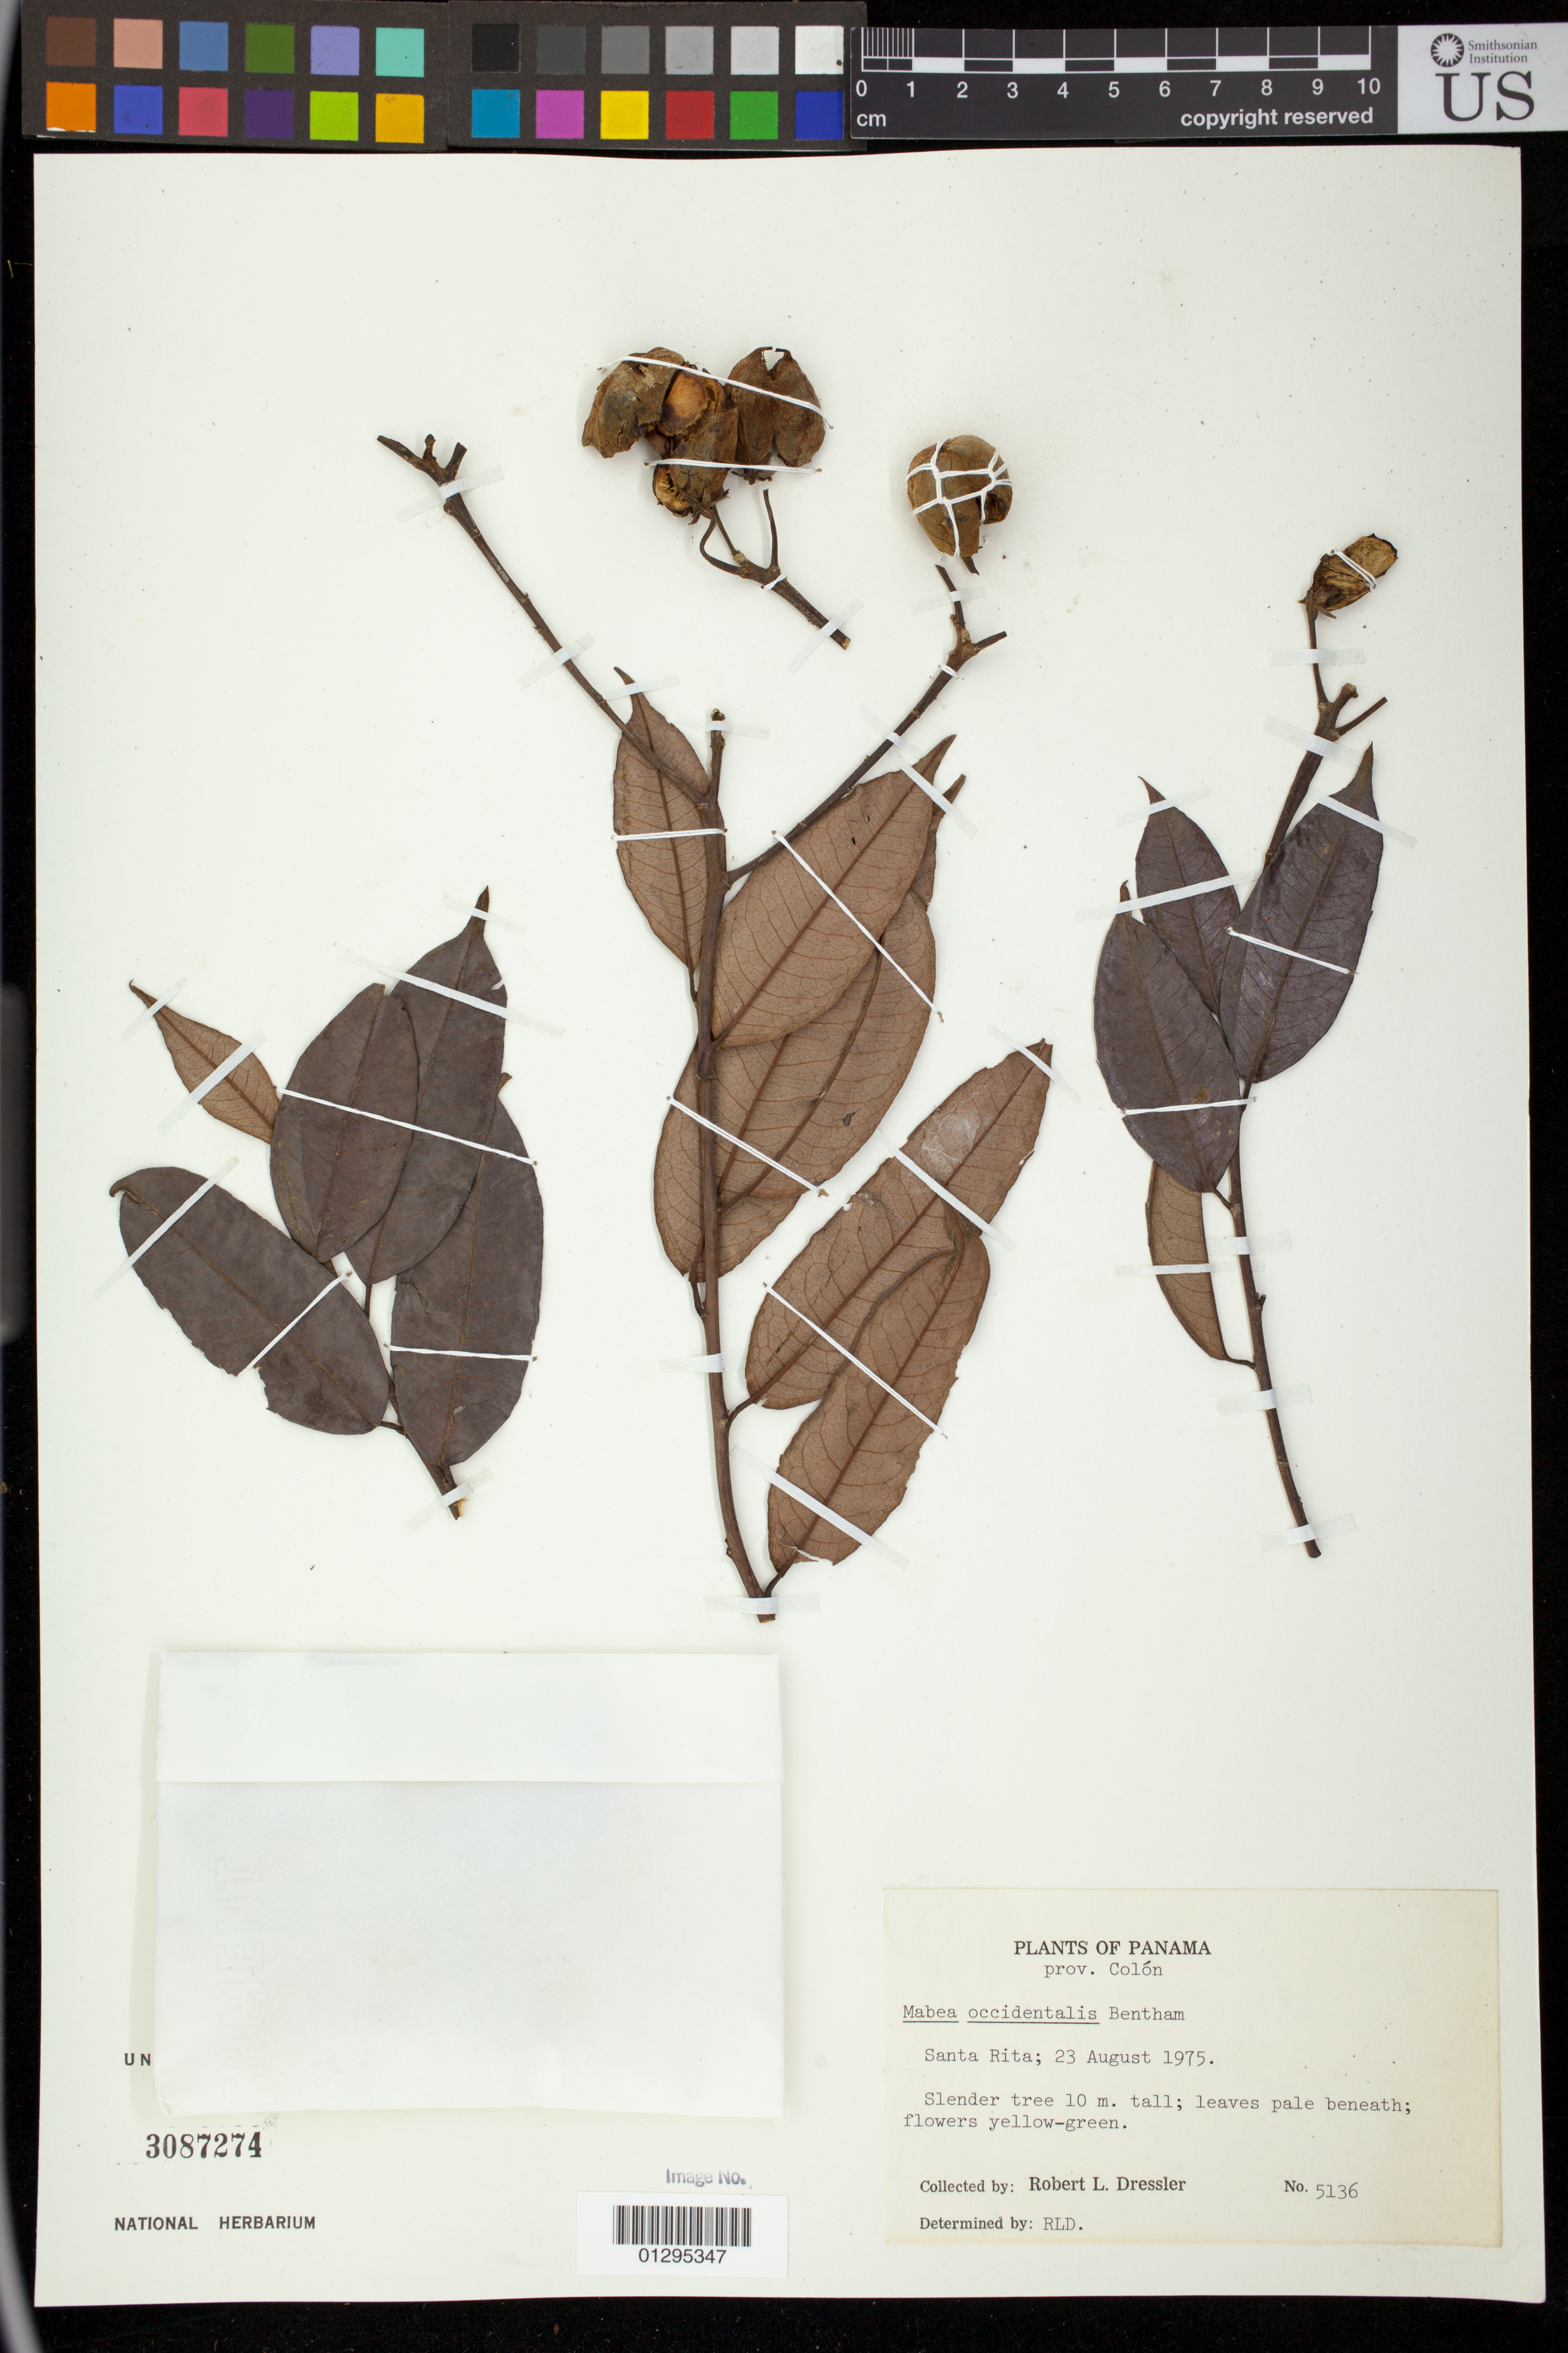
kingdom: Plantae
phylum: Tracheophyta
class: Magnoliopsida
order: Malpighiales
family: Euphorbiaceae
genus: Mabea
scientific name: Mabea occidentalis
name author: Benth.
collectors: R. Dressler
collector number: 5136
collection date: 1975-08-23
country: Panama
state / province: Colón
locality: Santa Rita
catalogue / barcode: US 3087274